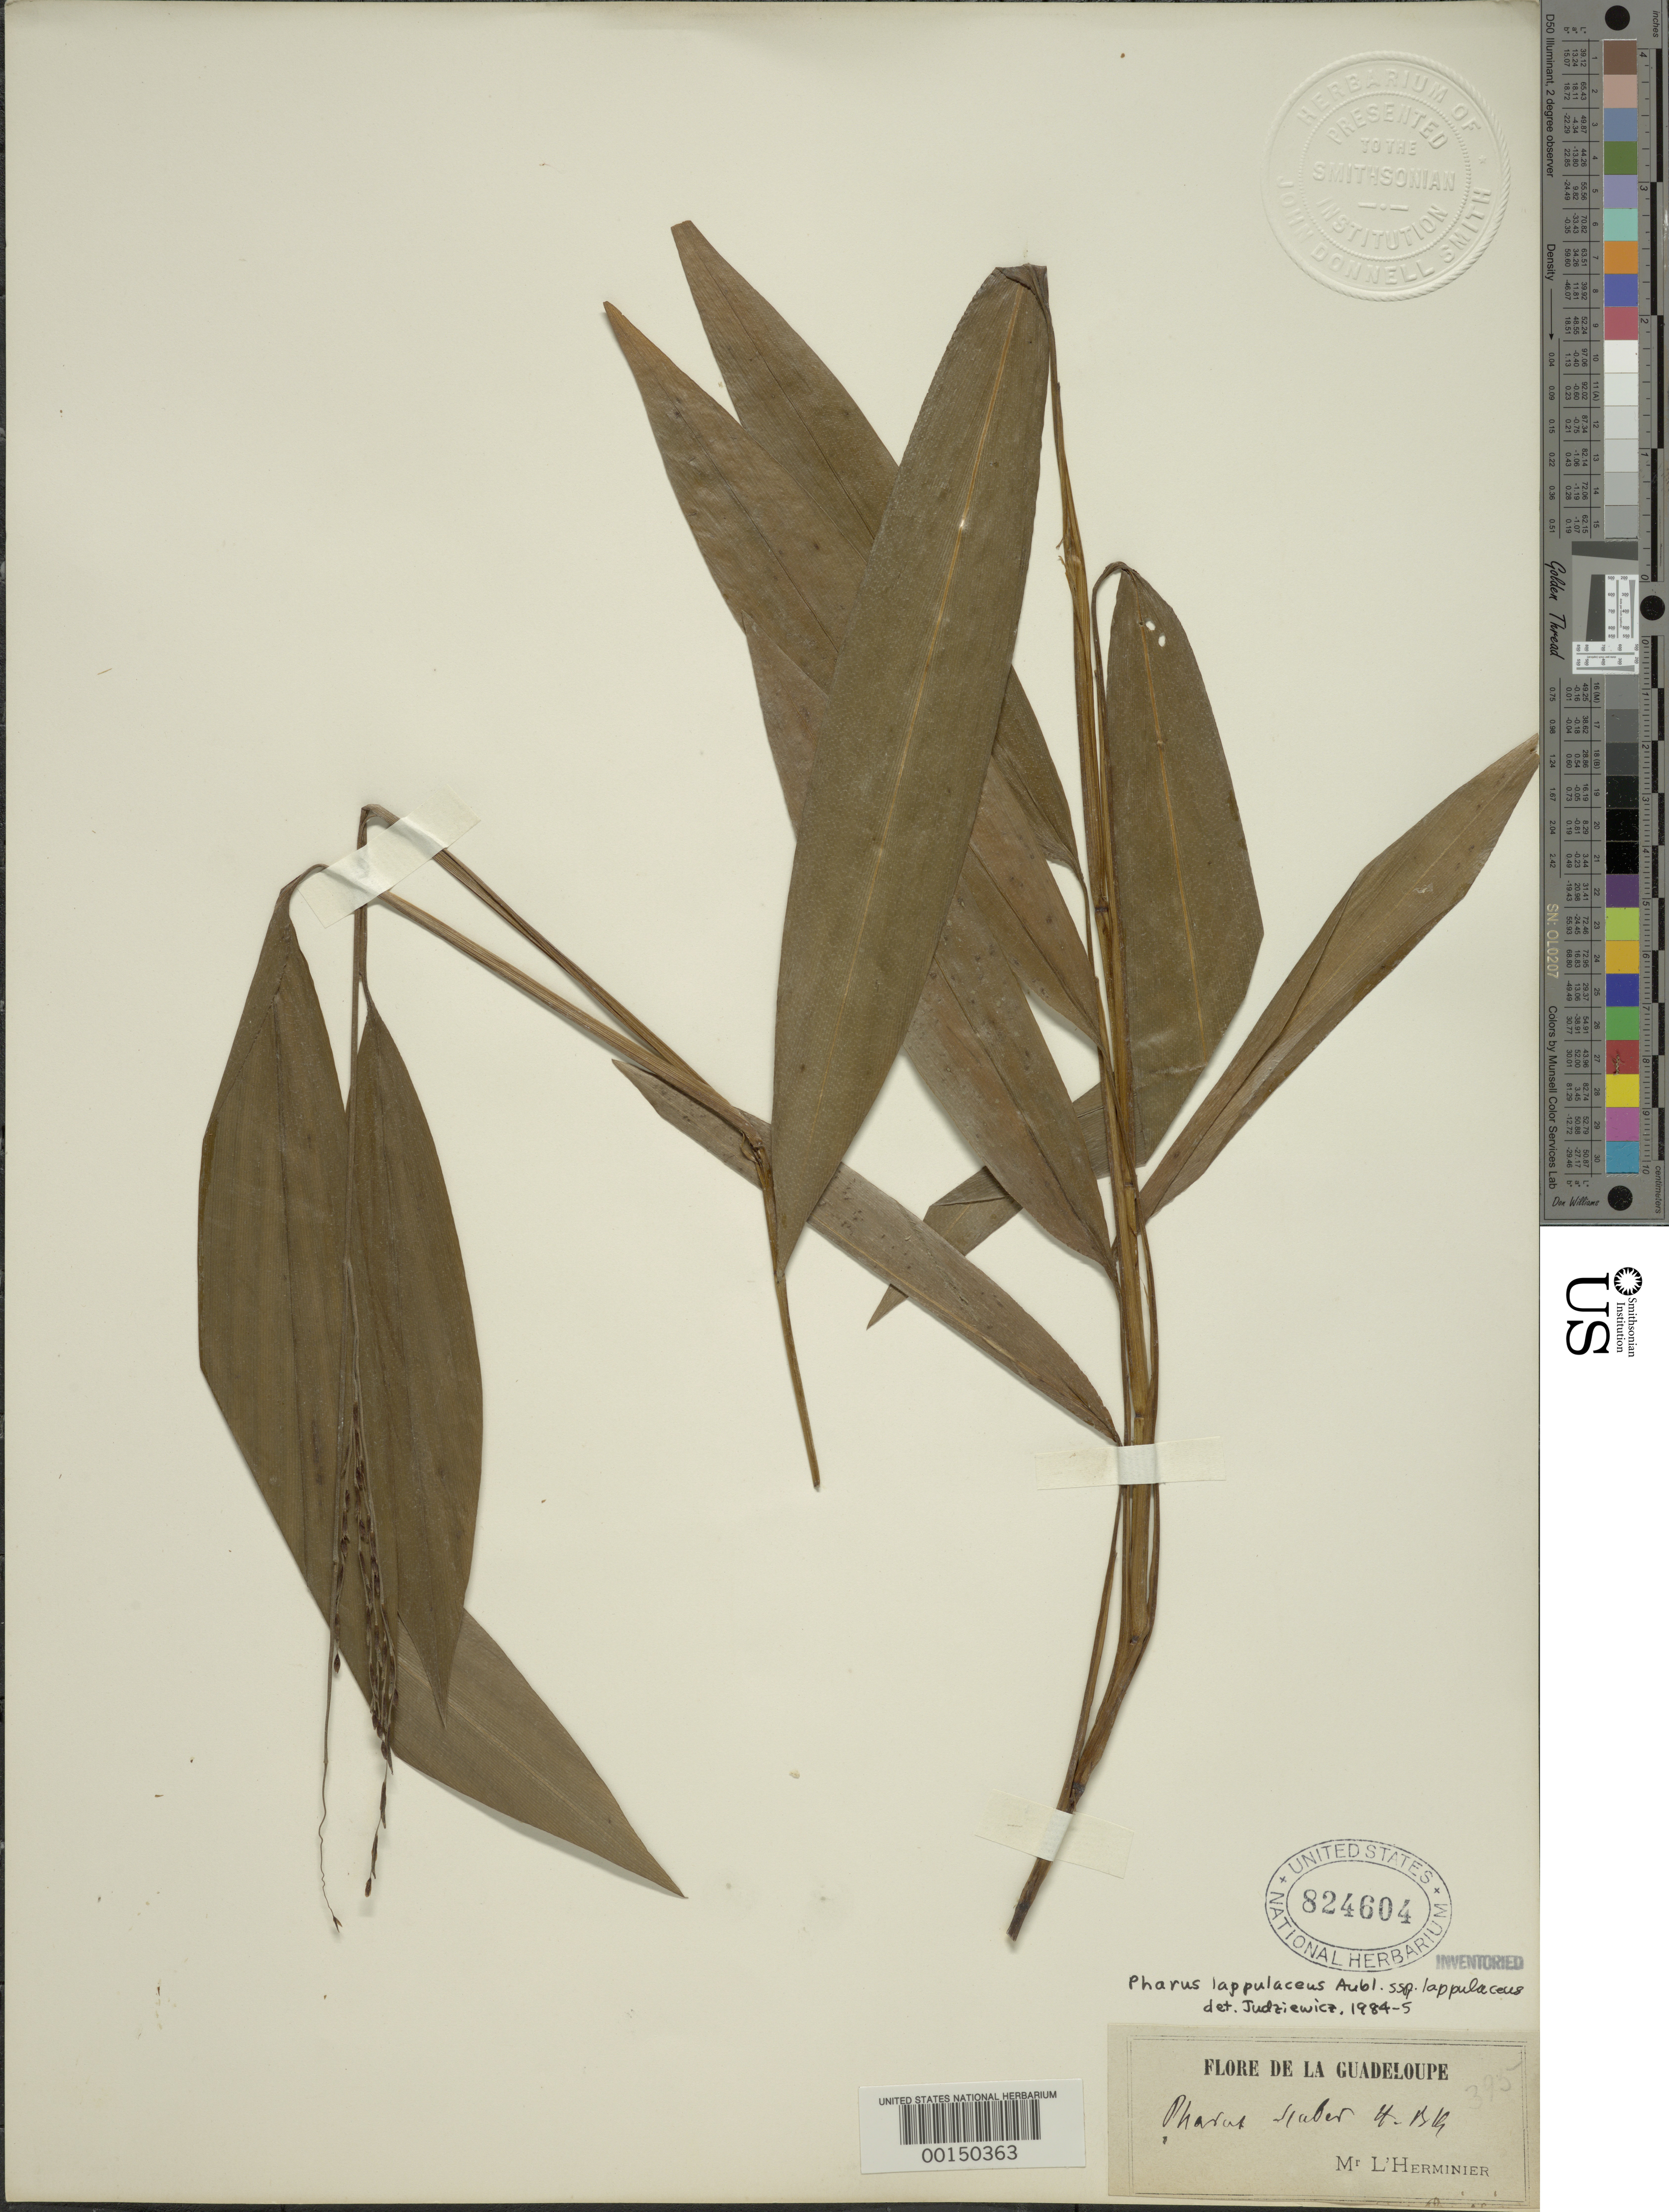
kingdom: Plantae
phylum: Tracheophyta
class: Liliopsida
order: Poales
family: Poaceae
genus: Pharus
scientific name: Pharus lappulaceus subsp. lappulaceus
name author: Aubl.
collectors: F. L'Herminier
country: Guadeloupe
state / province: Basse-terre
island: Basse Terre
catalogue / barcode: US 824604